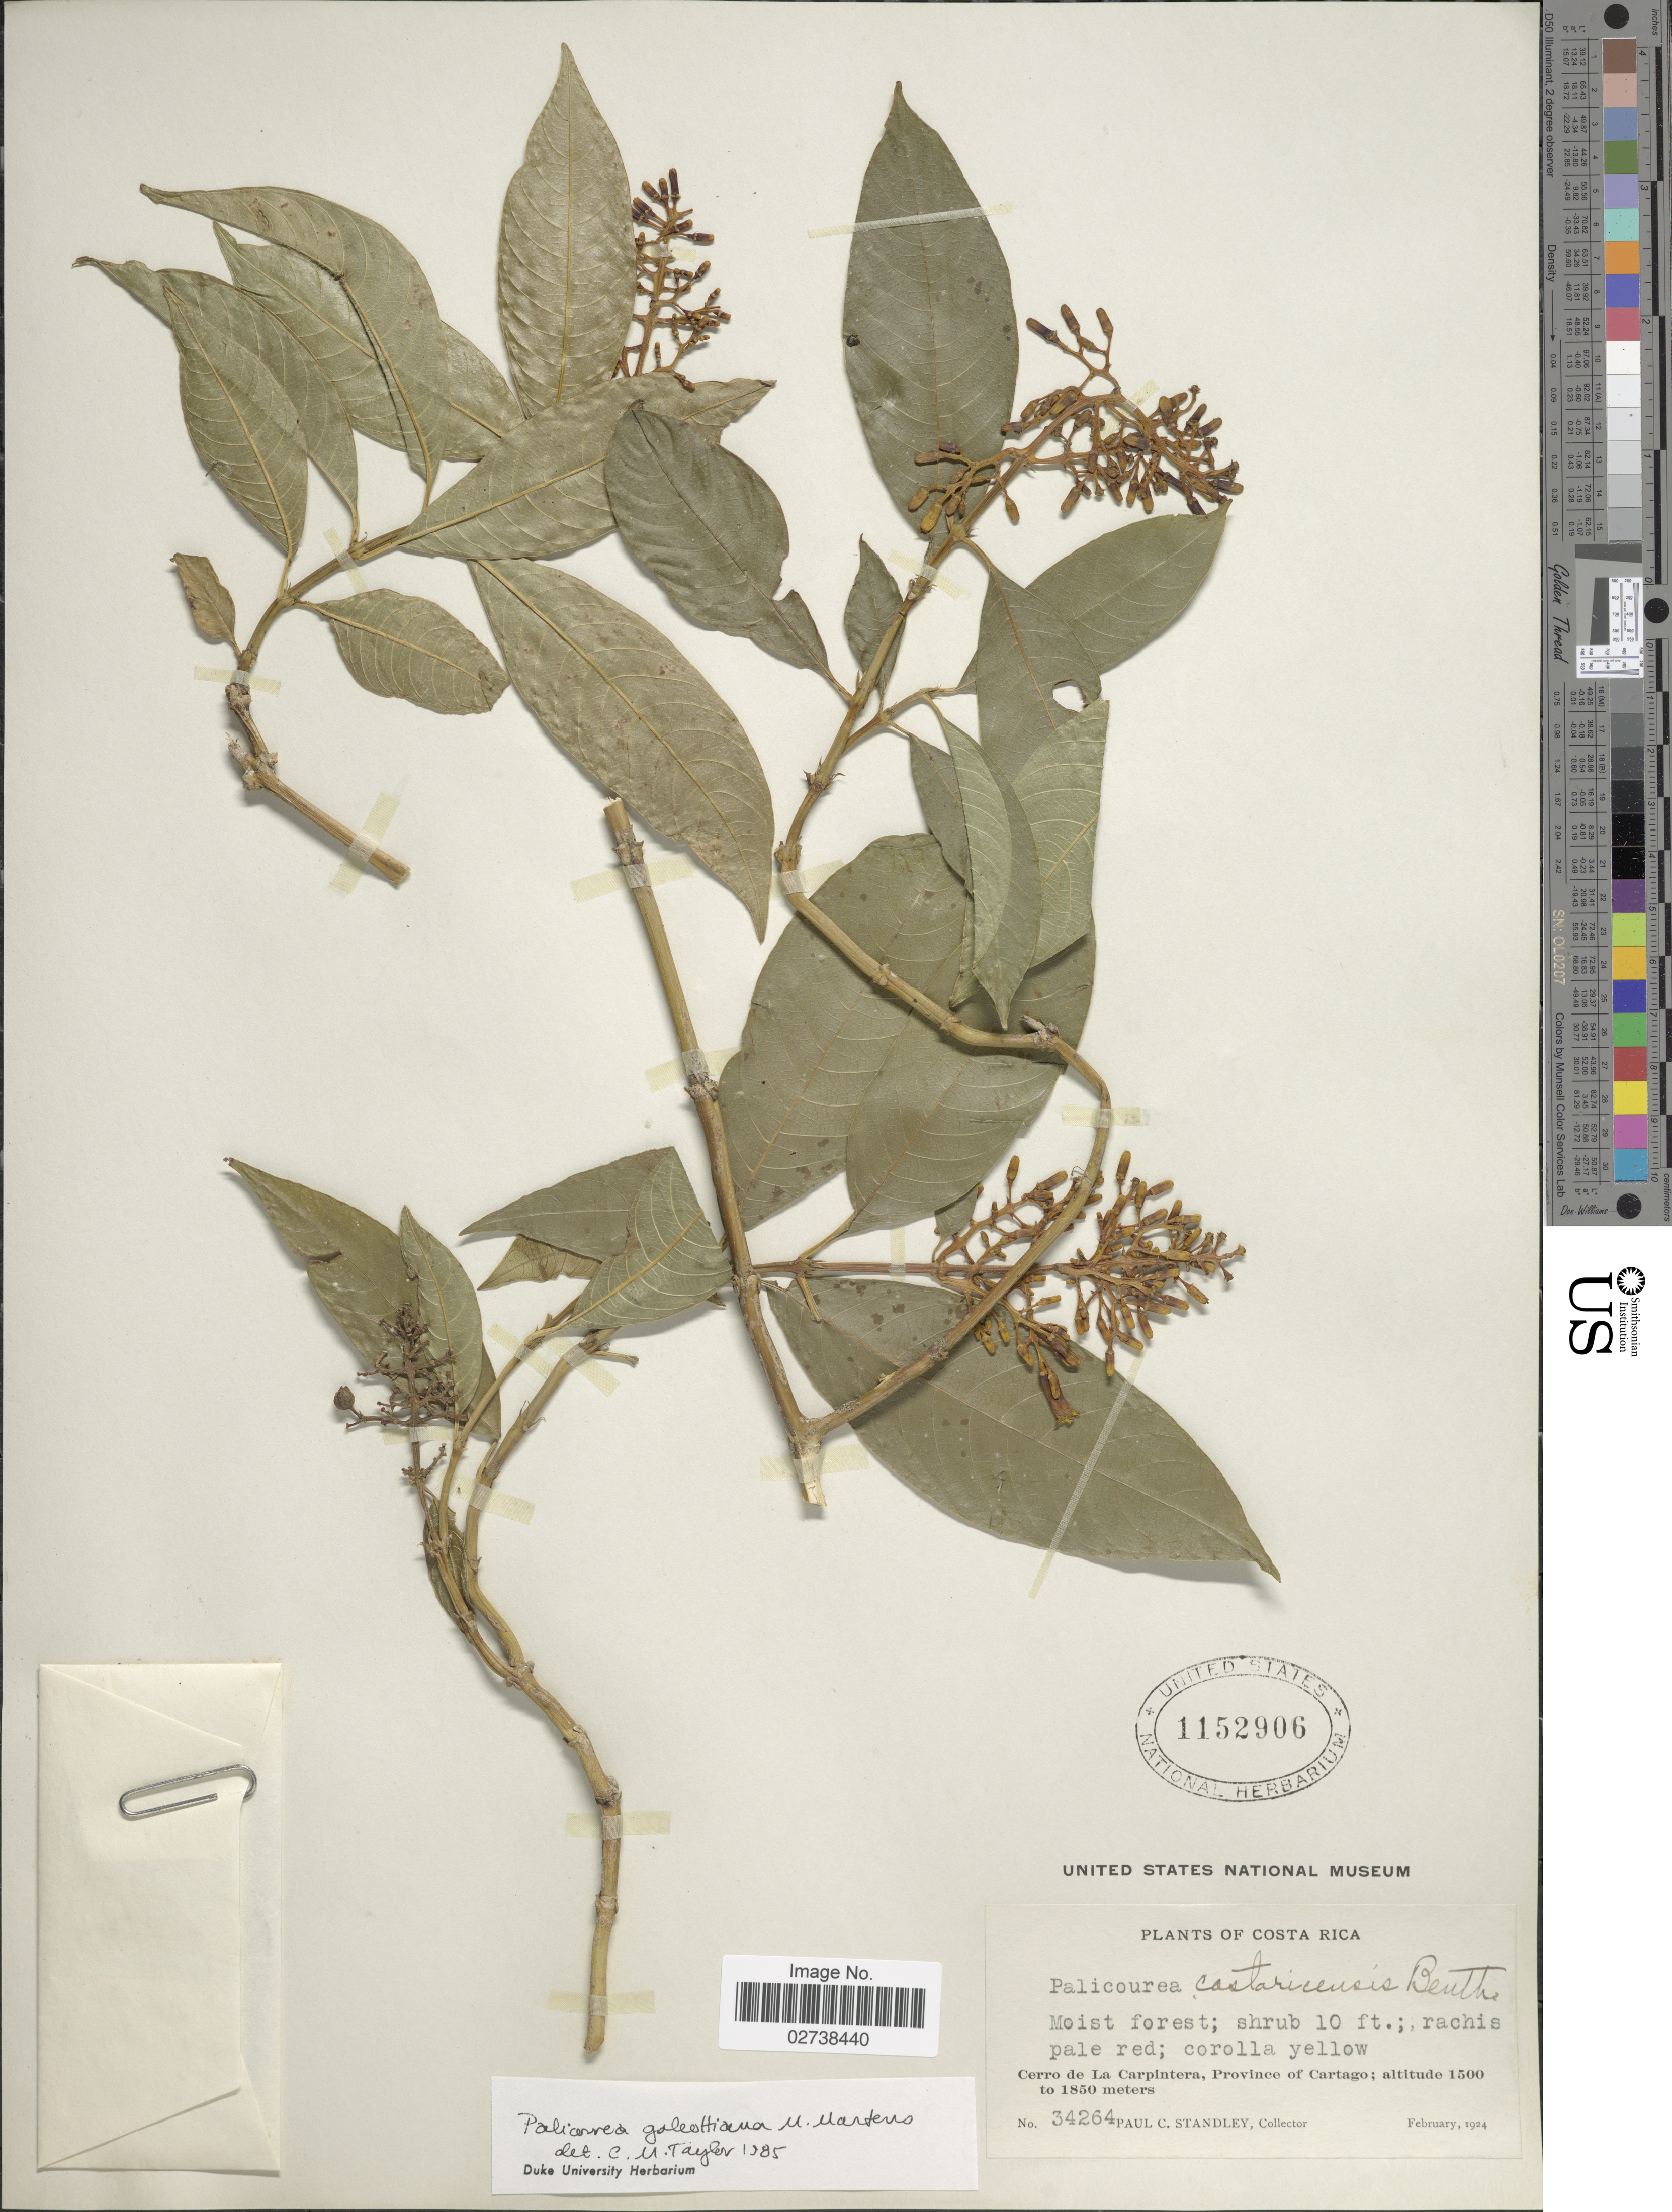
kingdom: Plantae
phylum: Tracheophyta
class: Magnoliopsida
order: Gentianales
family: Rubiaceae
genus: Palicourea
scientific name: Palicourea galeottiana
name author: M. Martens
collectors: P. C. Standley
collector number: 34264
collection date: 1924-02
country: Costa Rica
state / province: Cartago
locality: Cerro de La Carpintera, Province of Cartago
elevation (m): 1500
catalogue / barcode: US 1152906